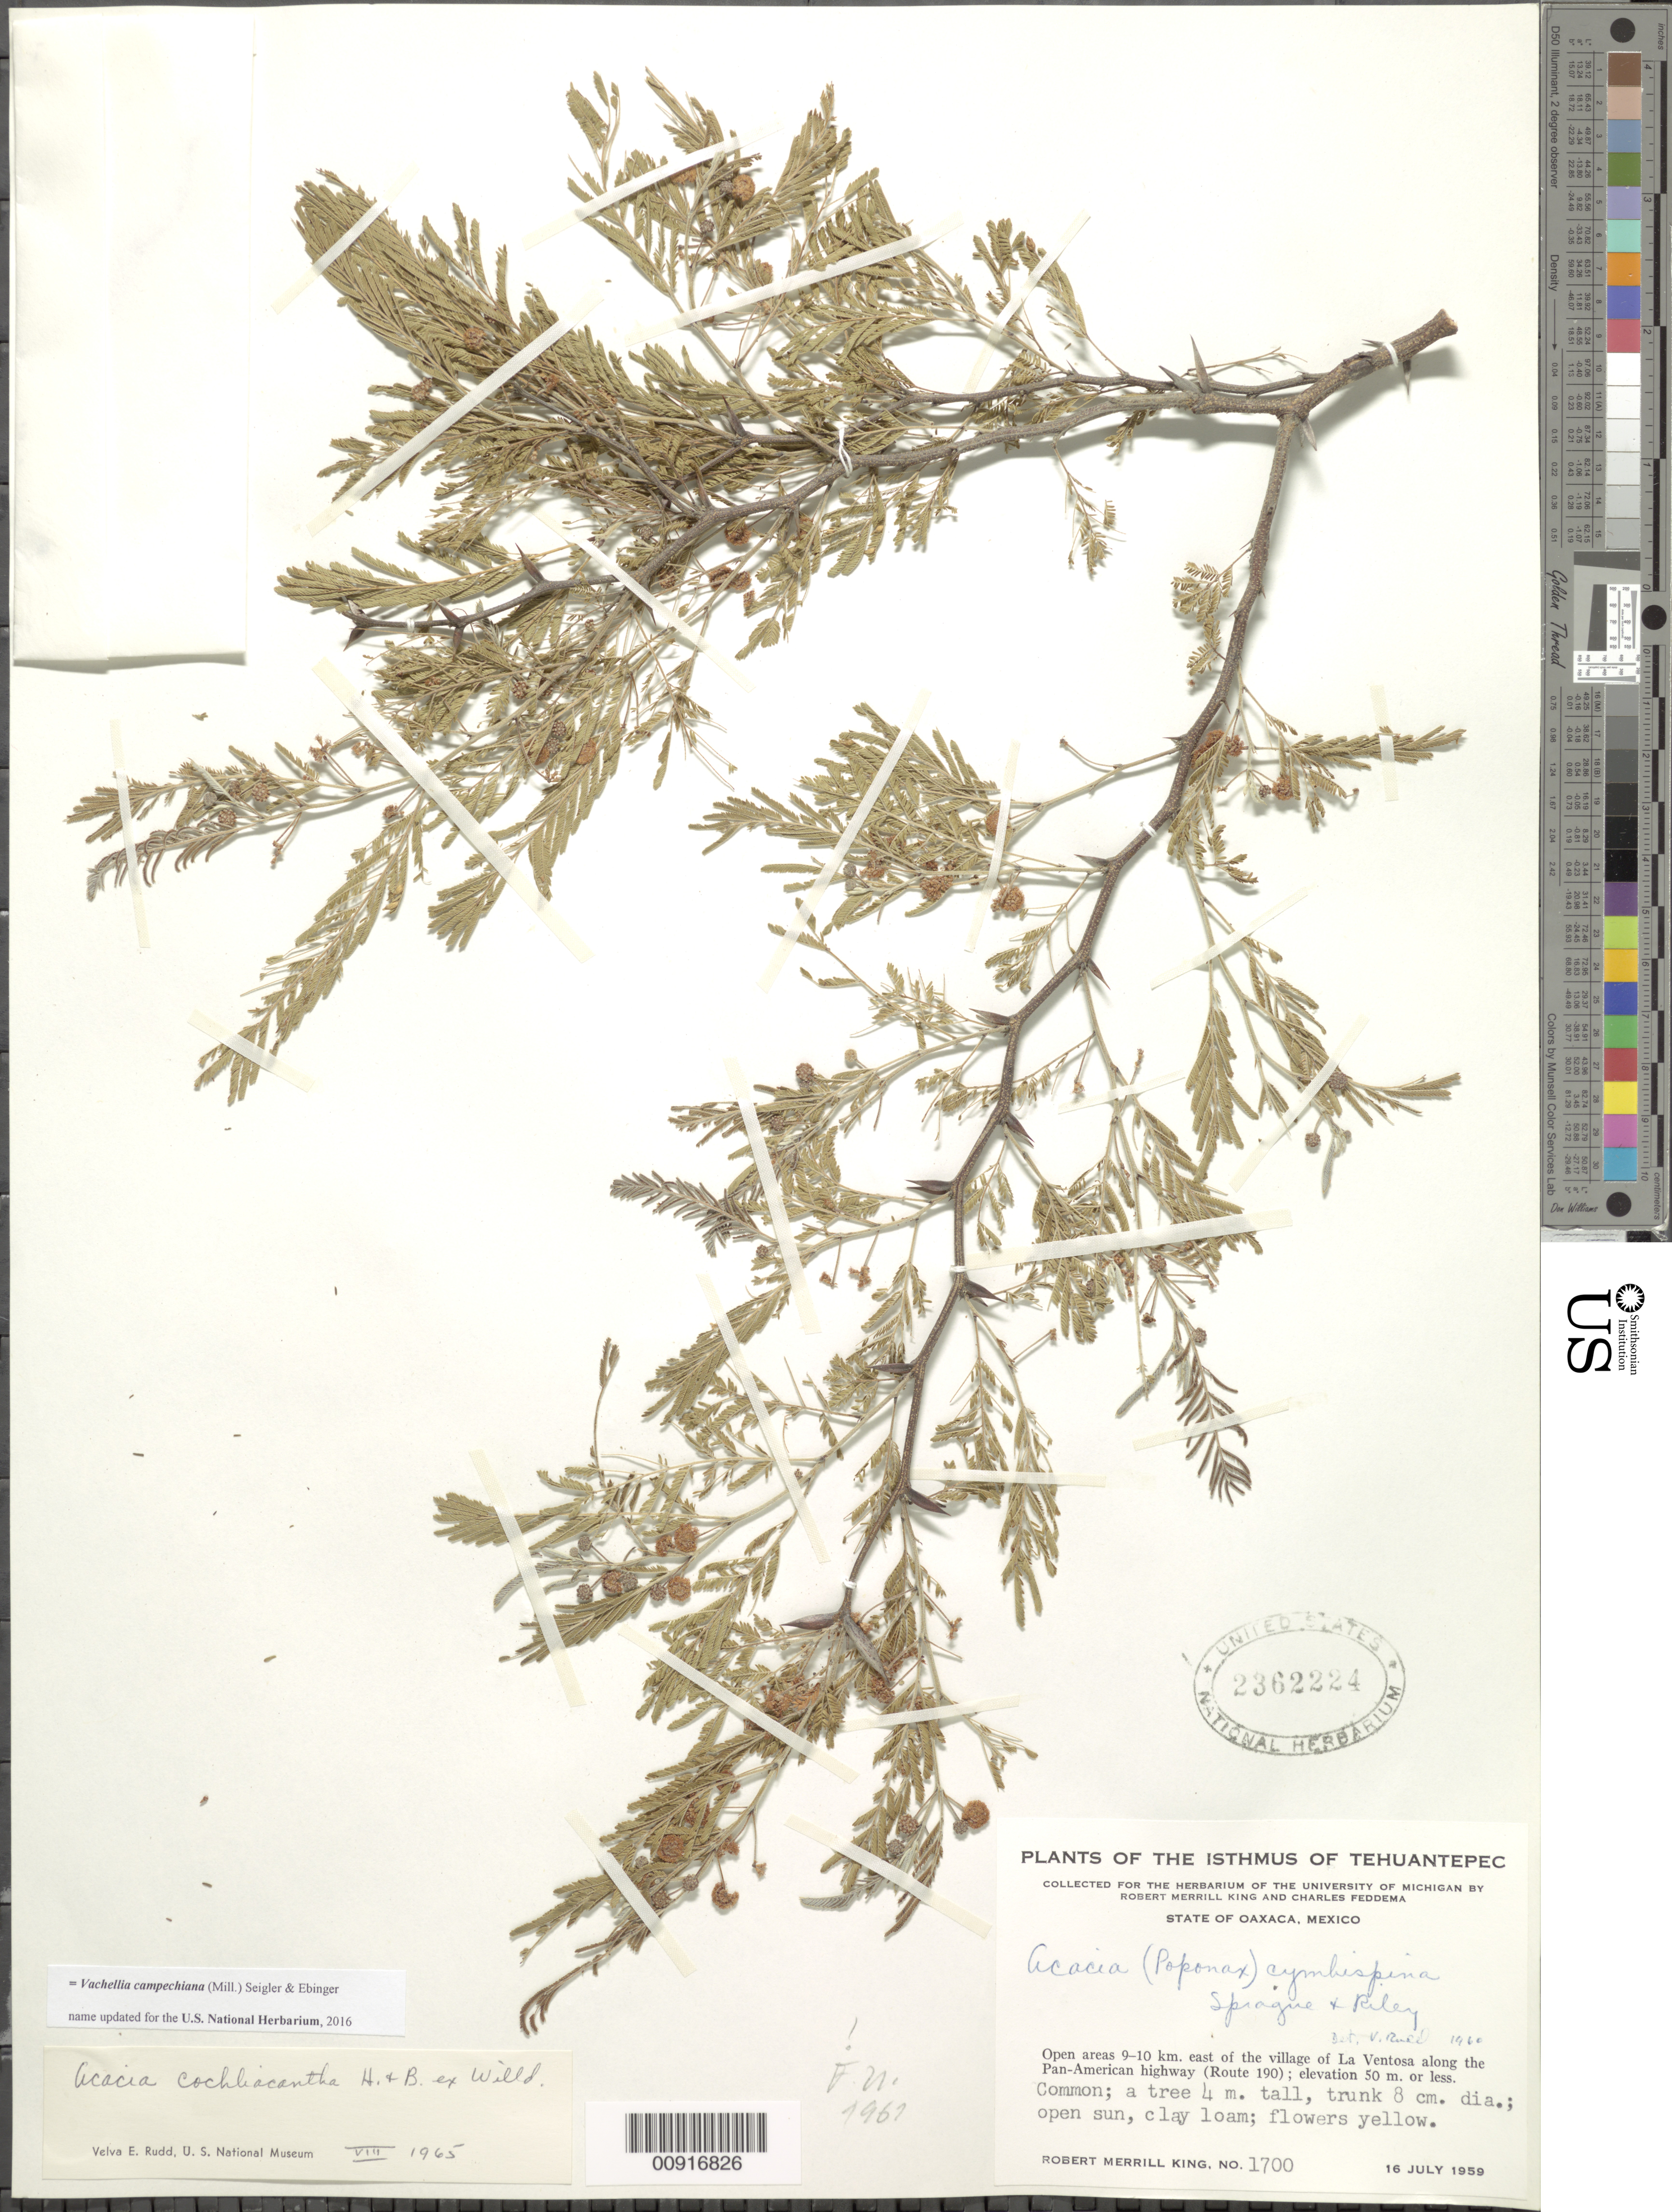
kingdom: Plantae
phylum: Tracheophyta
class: Magnoliopsida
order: Fabales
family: Fabaceae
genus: Vachellia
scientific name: Vachellia campechiana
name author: (Mill.) Seigler & Ebinger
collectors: R. M. King & C. Feddema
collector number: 1700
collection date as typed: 16 Jul 1959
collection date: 1959-07-16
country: Mexico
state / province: Oaxaca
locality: Open areas 9-10 km. east of village of La Ventosa along the Pan-American highway (Route 190).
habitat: Open sun, clay loam. Open areas.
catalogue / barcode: US 2362224